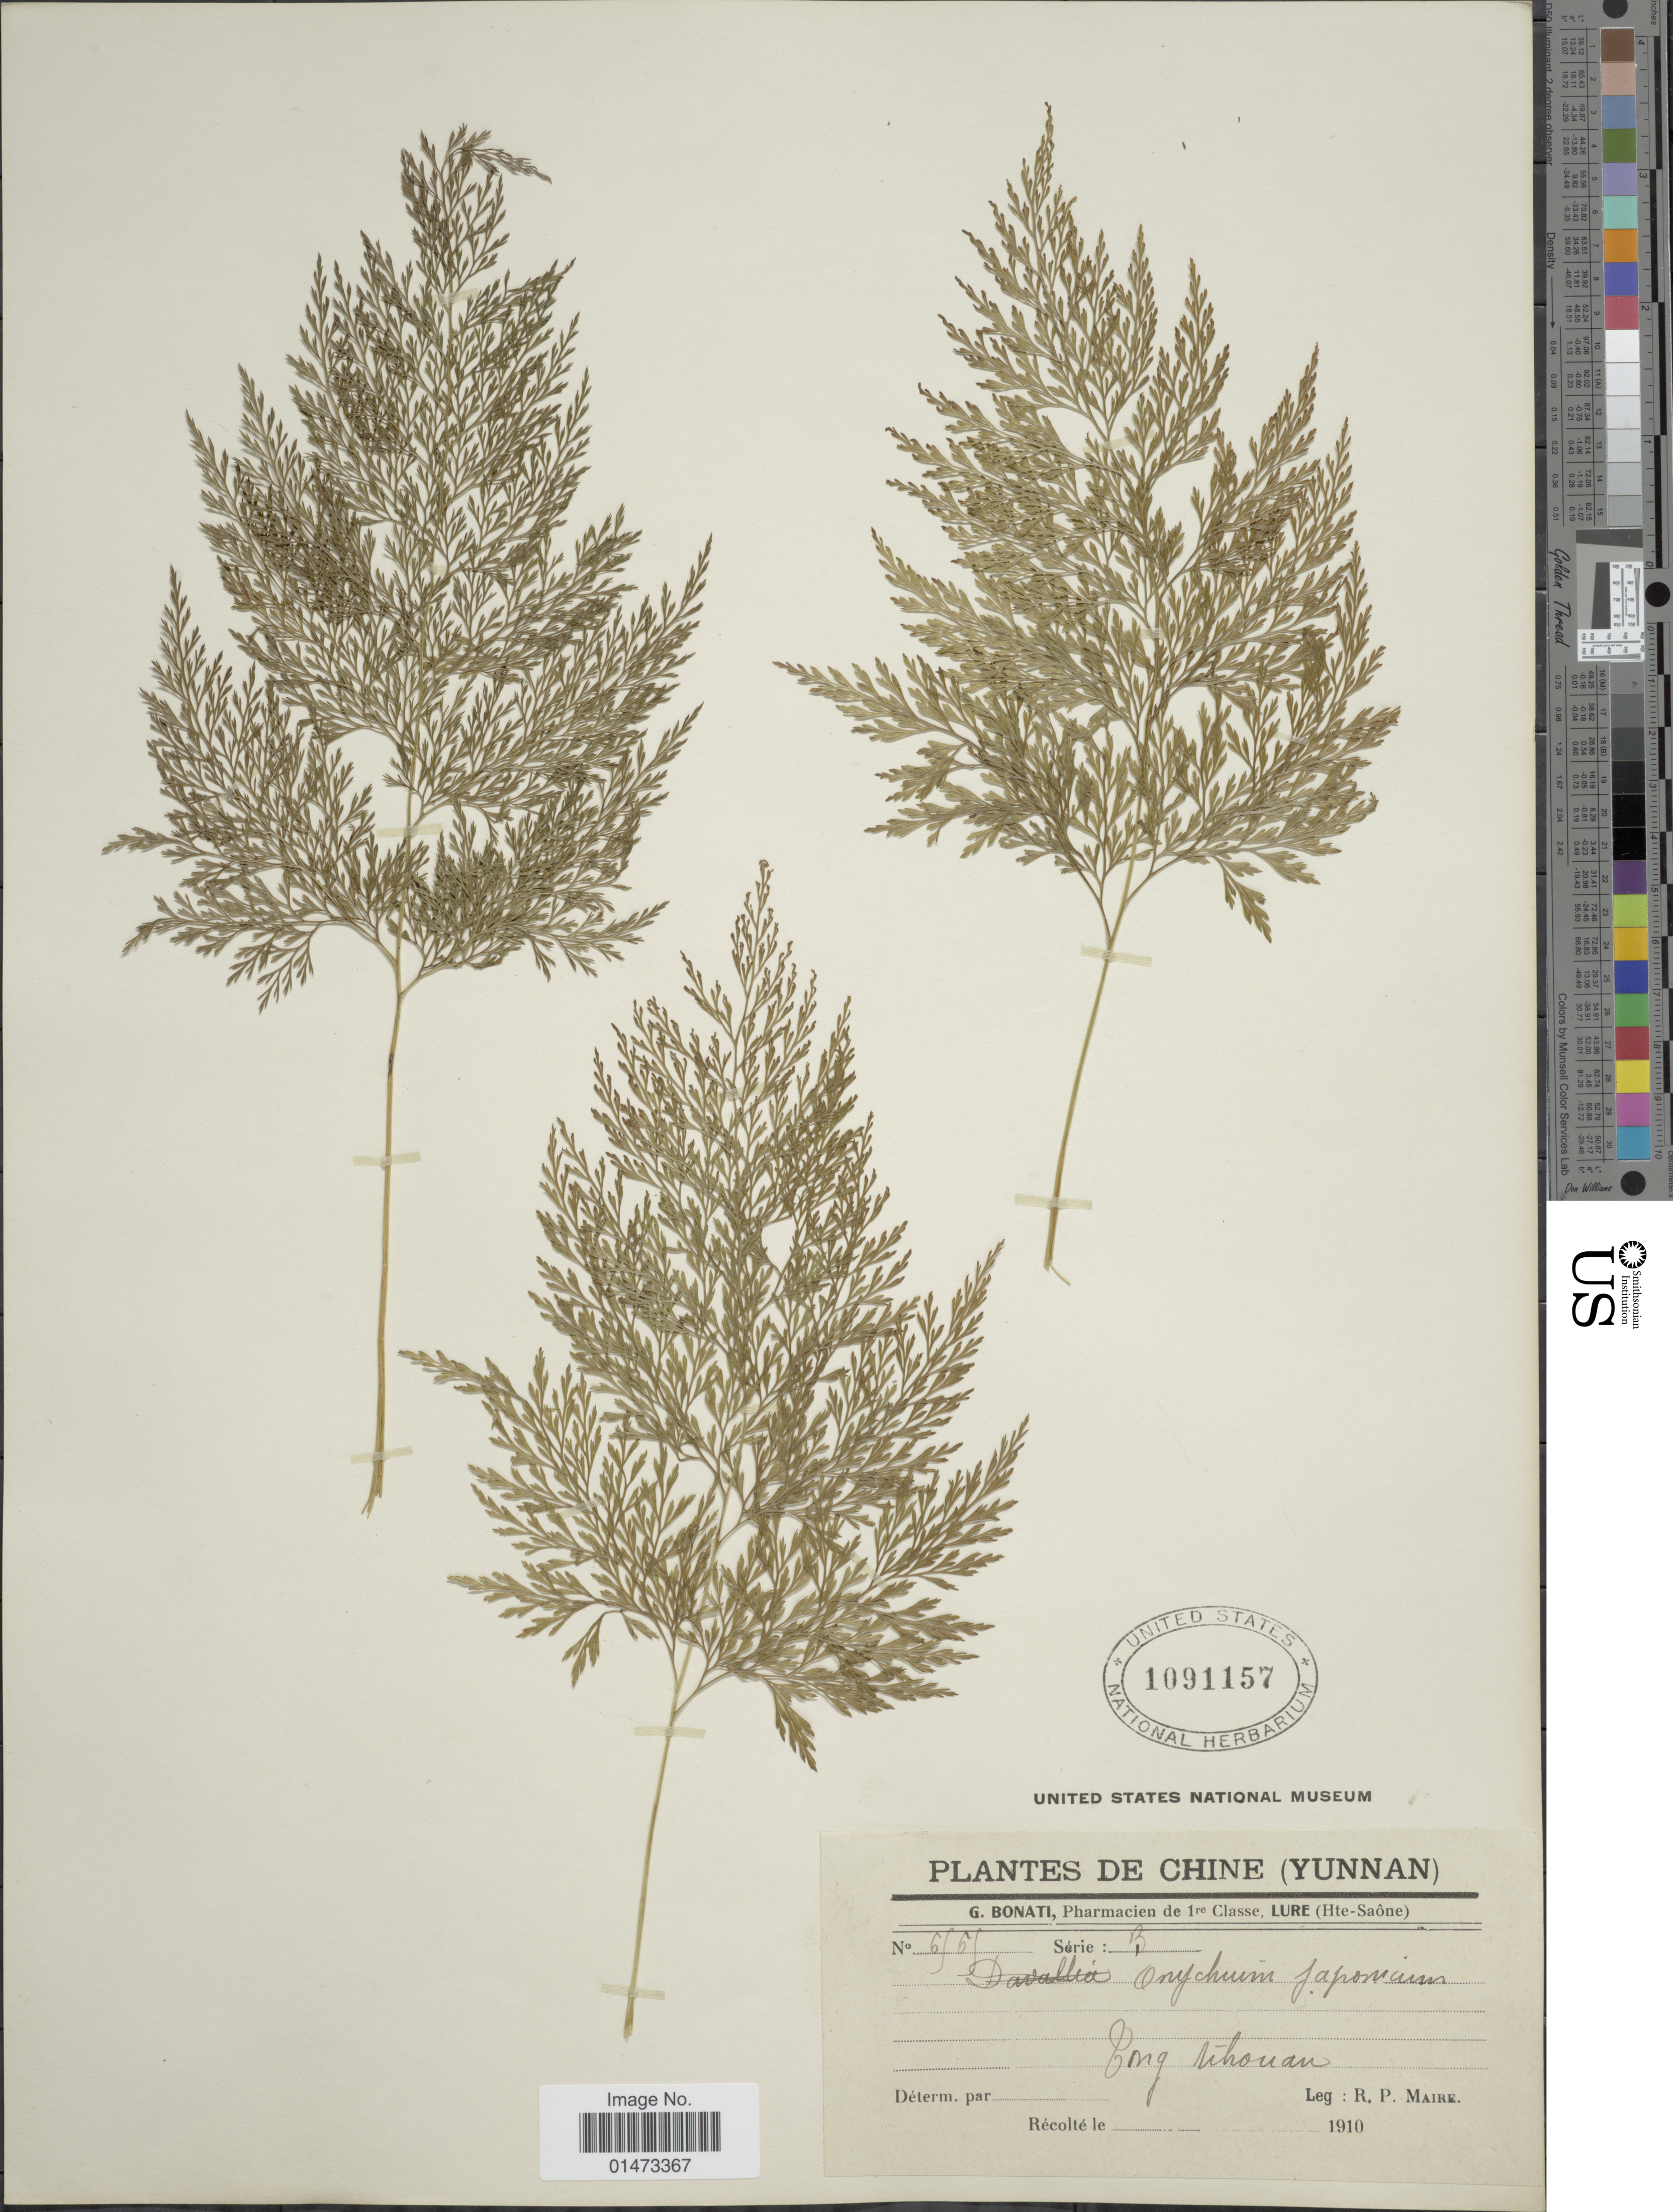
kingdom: Plantae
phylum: Tracheophyta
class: Polypodiopsida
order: Polypodiales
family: Pteridaceae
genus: Onychium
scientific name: Onychium contiguum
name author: Wall. ex C. Hope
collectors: R.-P. Maire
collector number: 77*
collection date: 1910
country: China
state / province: Yunnan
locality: Tongchuan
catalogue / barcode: US 1091157